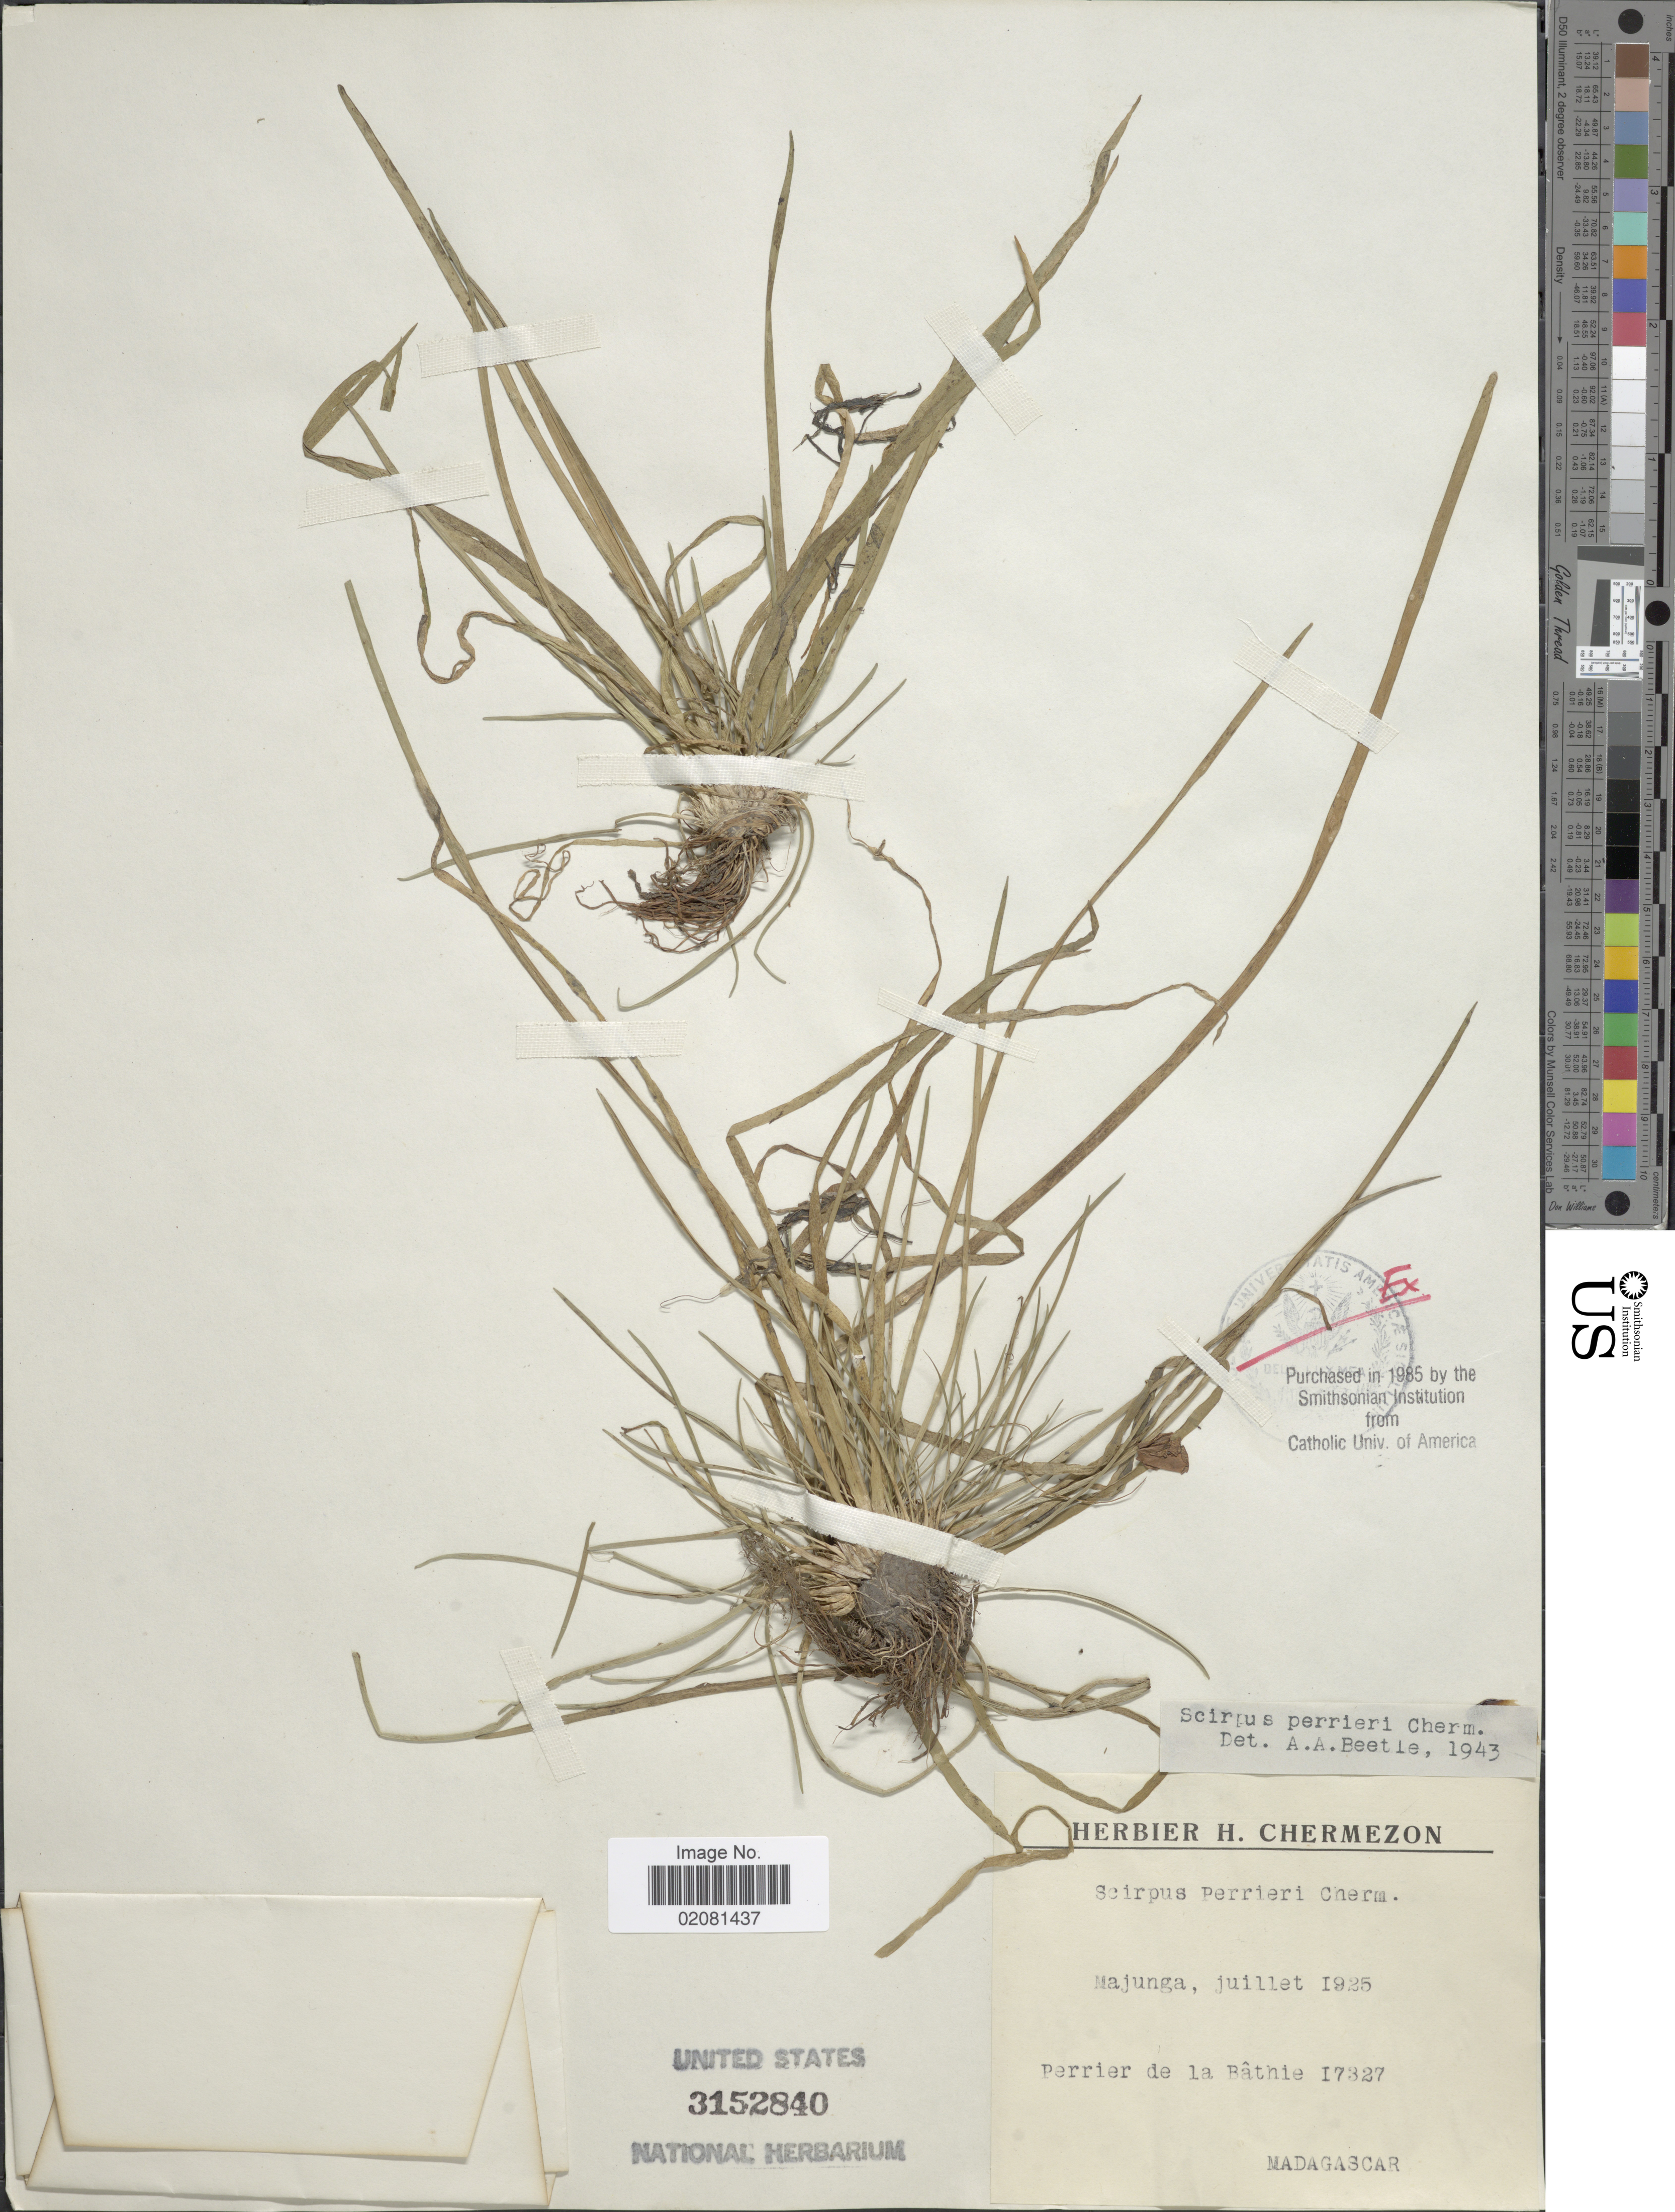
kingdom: Plantae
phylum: Tracheophyta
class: Liliopsida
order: Poales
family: Cyperaceae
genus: Schoenoplectus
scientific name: Schoenoplectus perrieri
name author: (Cherm.) J. Raynal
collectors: Perrier de la Bâthie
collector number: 17327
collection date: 1925-07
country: Madagascar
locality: Majunga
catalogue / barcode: US 3152840